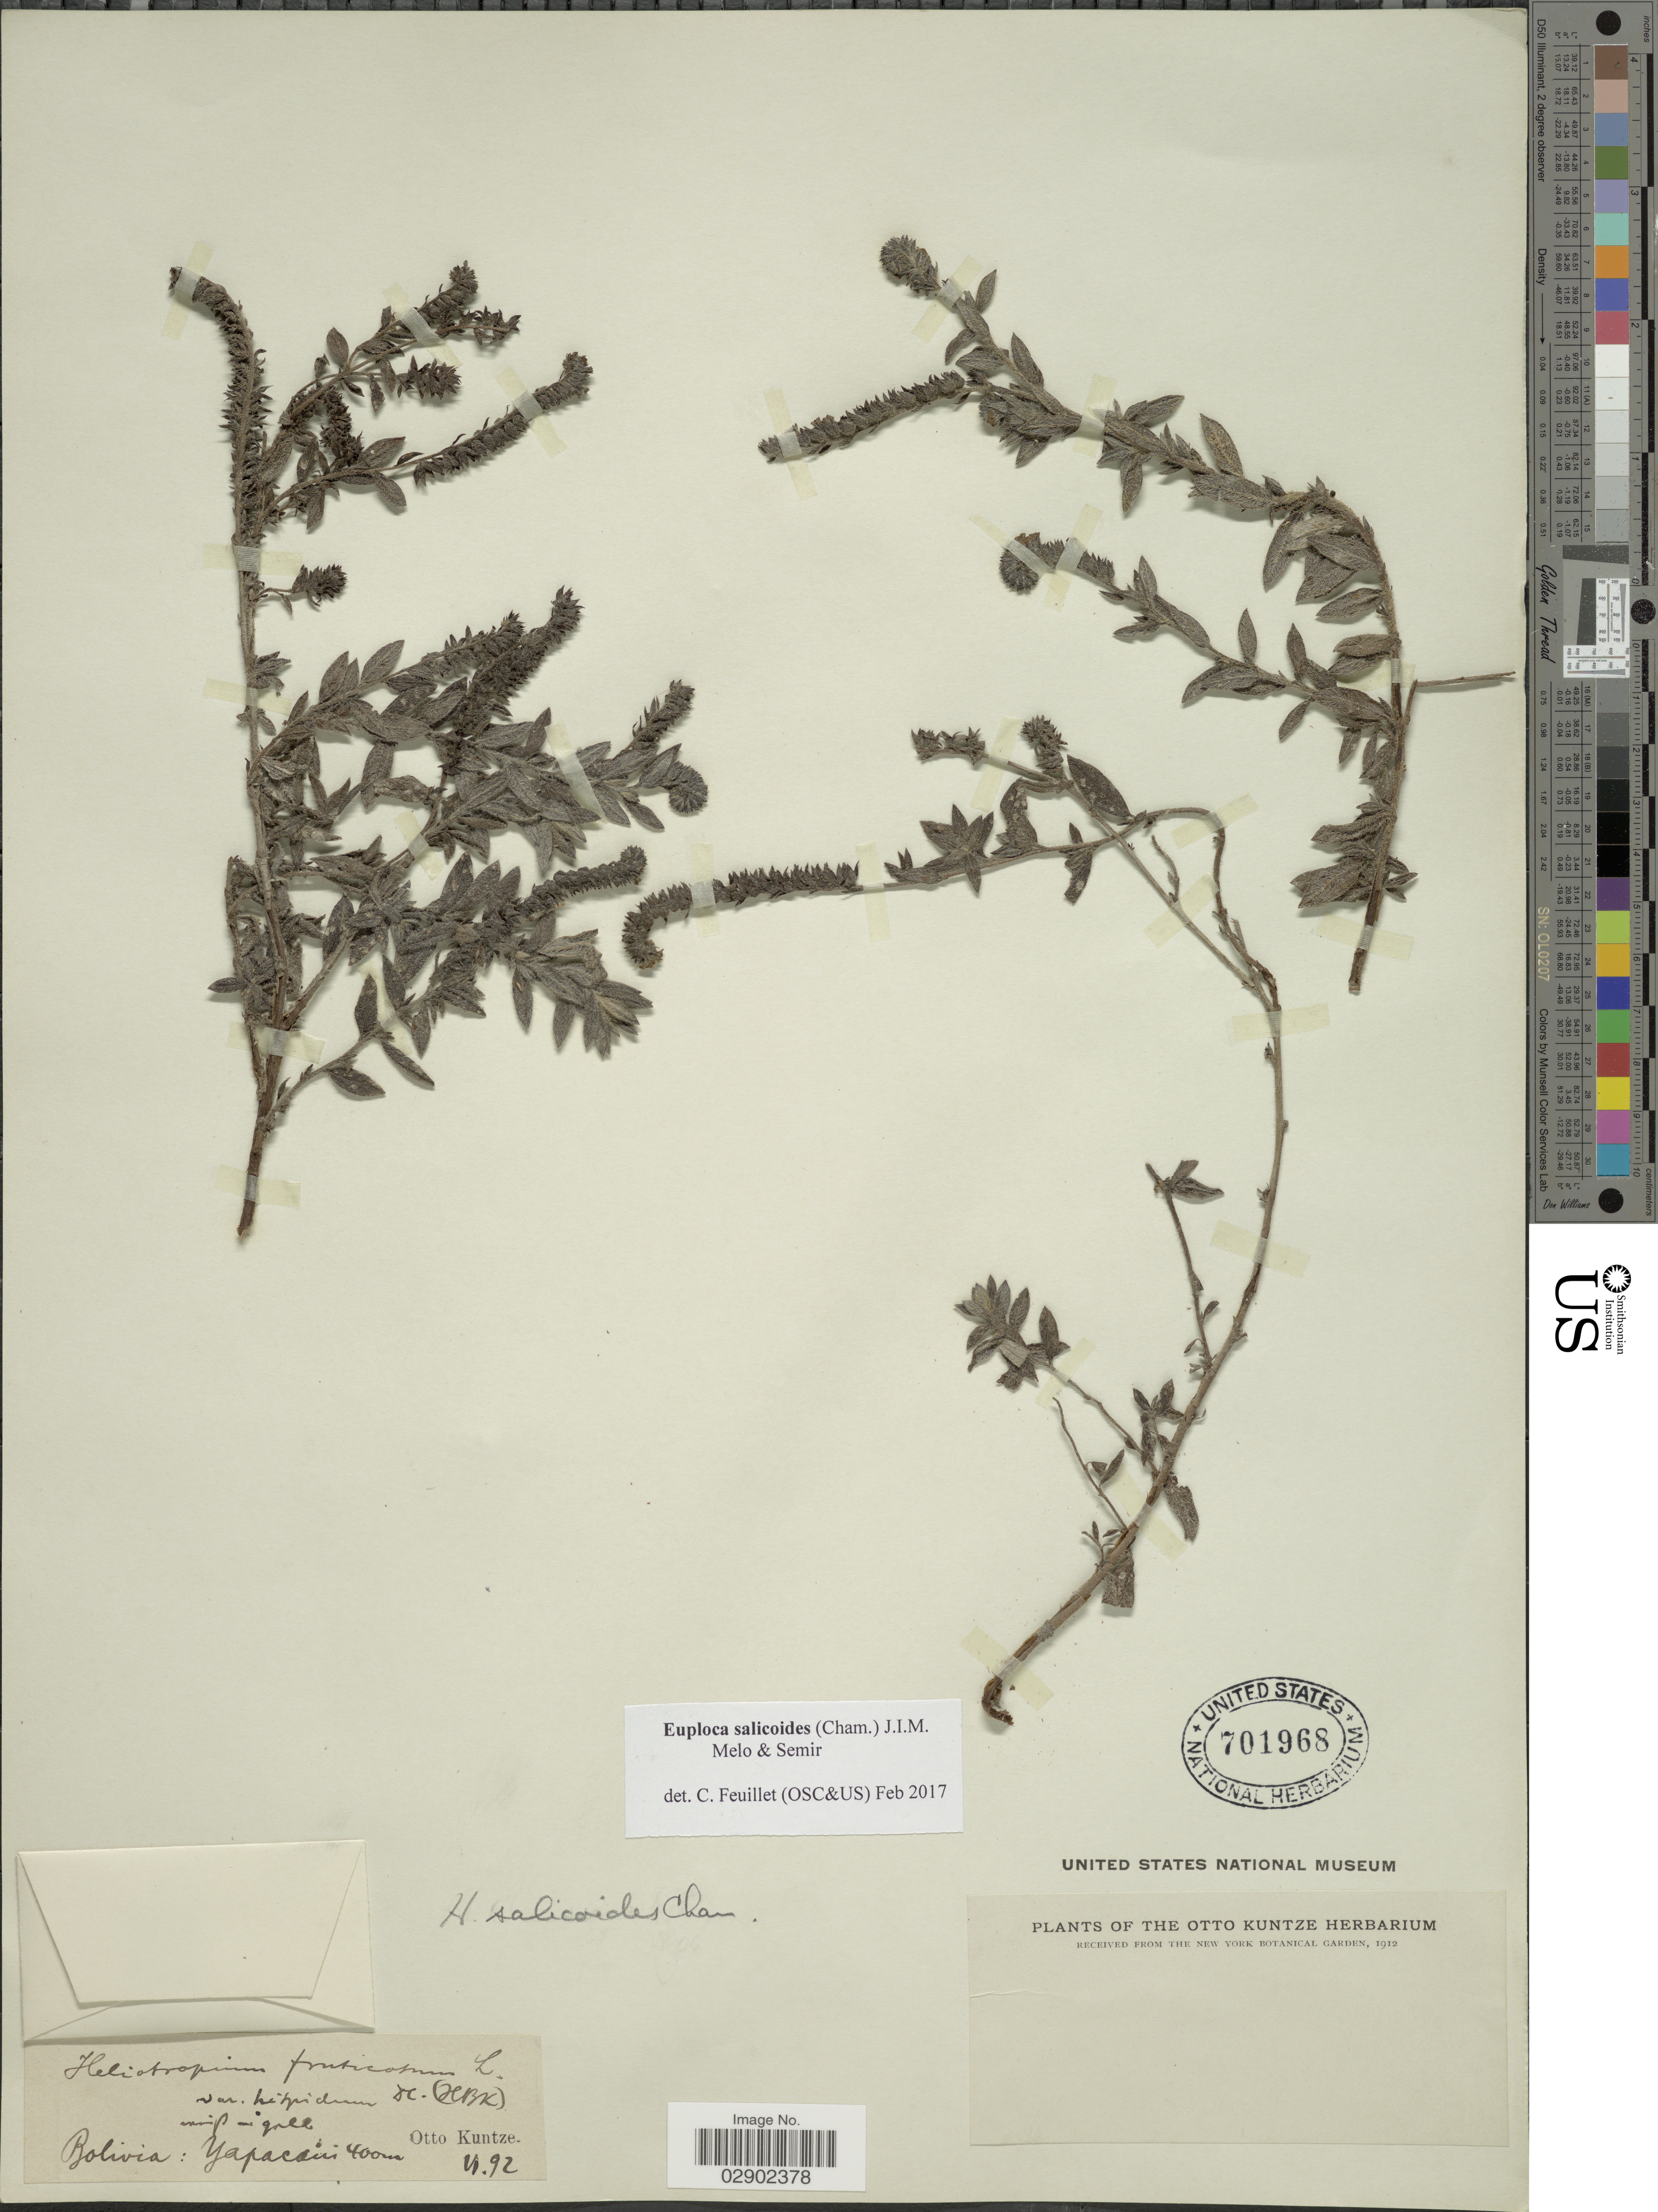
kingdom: Plantae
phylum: Tracheophyta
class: Magnoliopsida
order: Boraginales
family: Heliotropiaceae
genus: Euploca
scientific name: Euploca cham.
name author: (Cham.) J.I.M. Melo & Semir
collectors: C.E.O. Kuntze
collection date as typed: Transcribed d/m/y: /6/92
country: Bolivia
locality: Yapacani.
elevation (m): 400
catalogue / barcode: US 701968